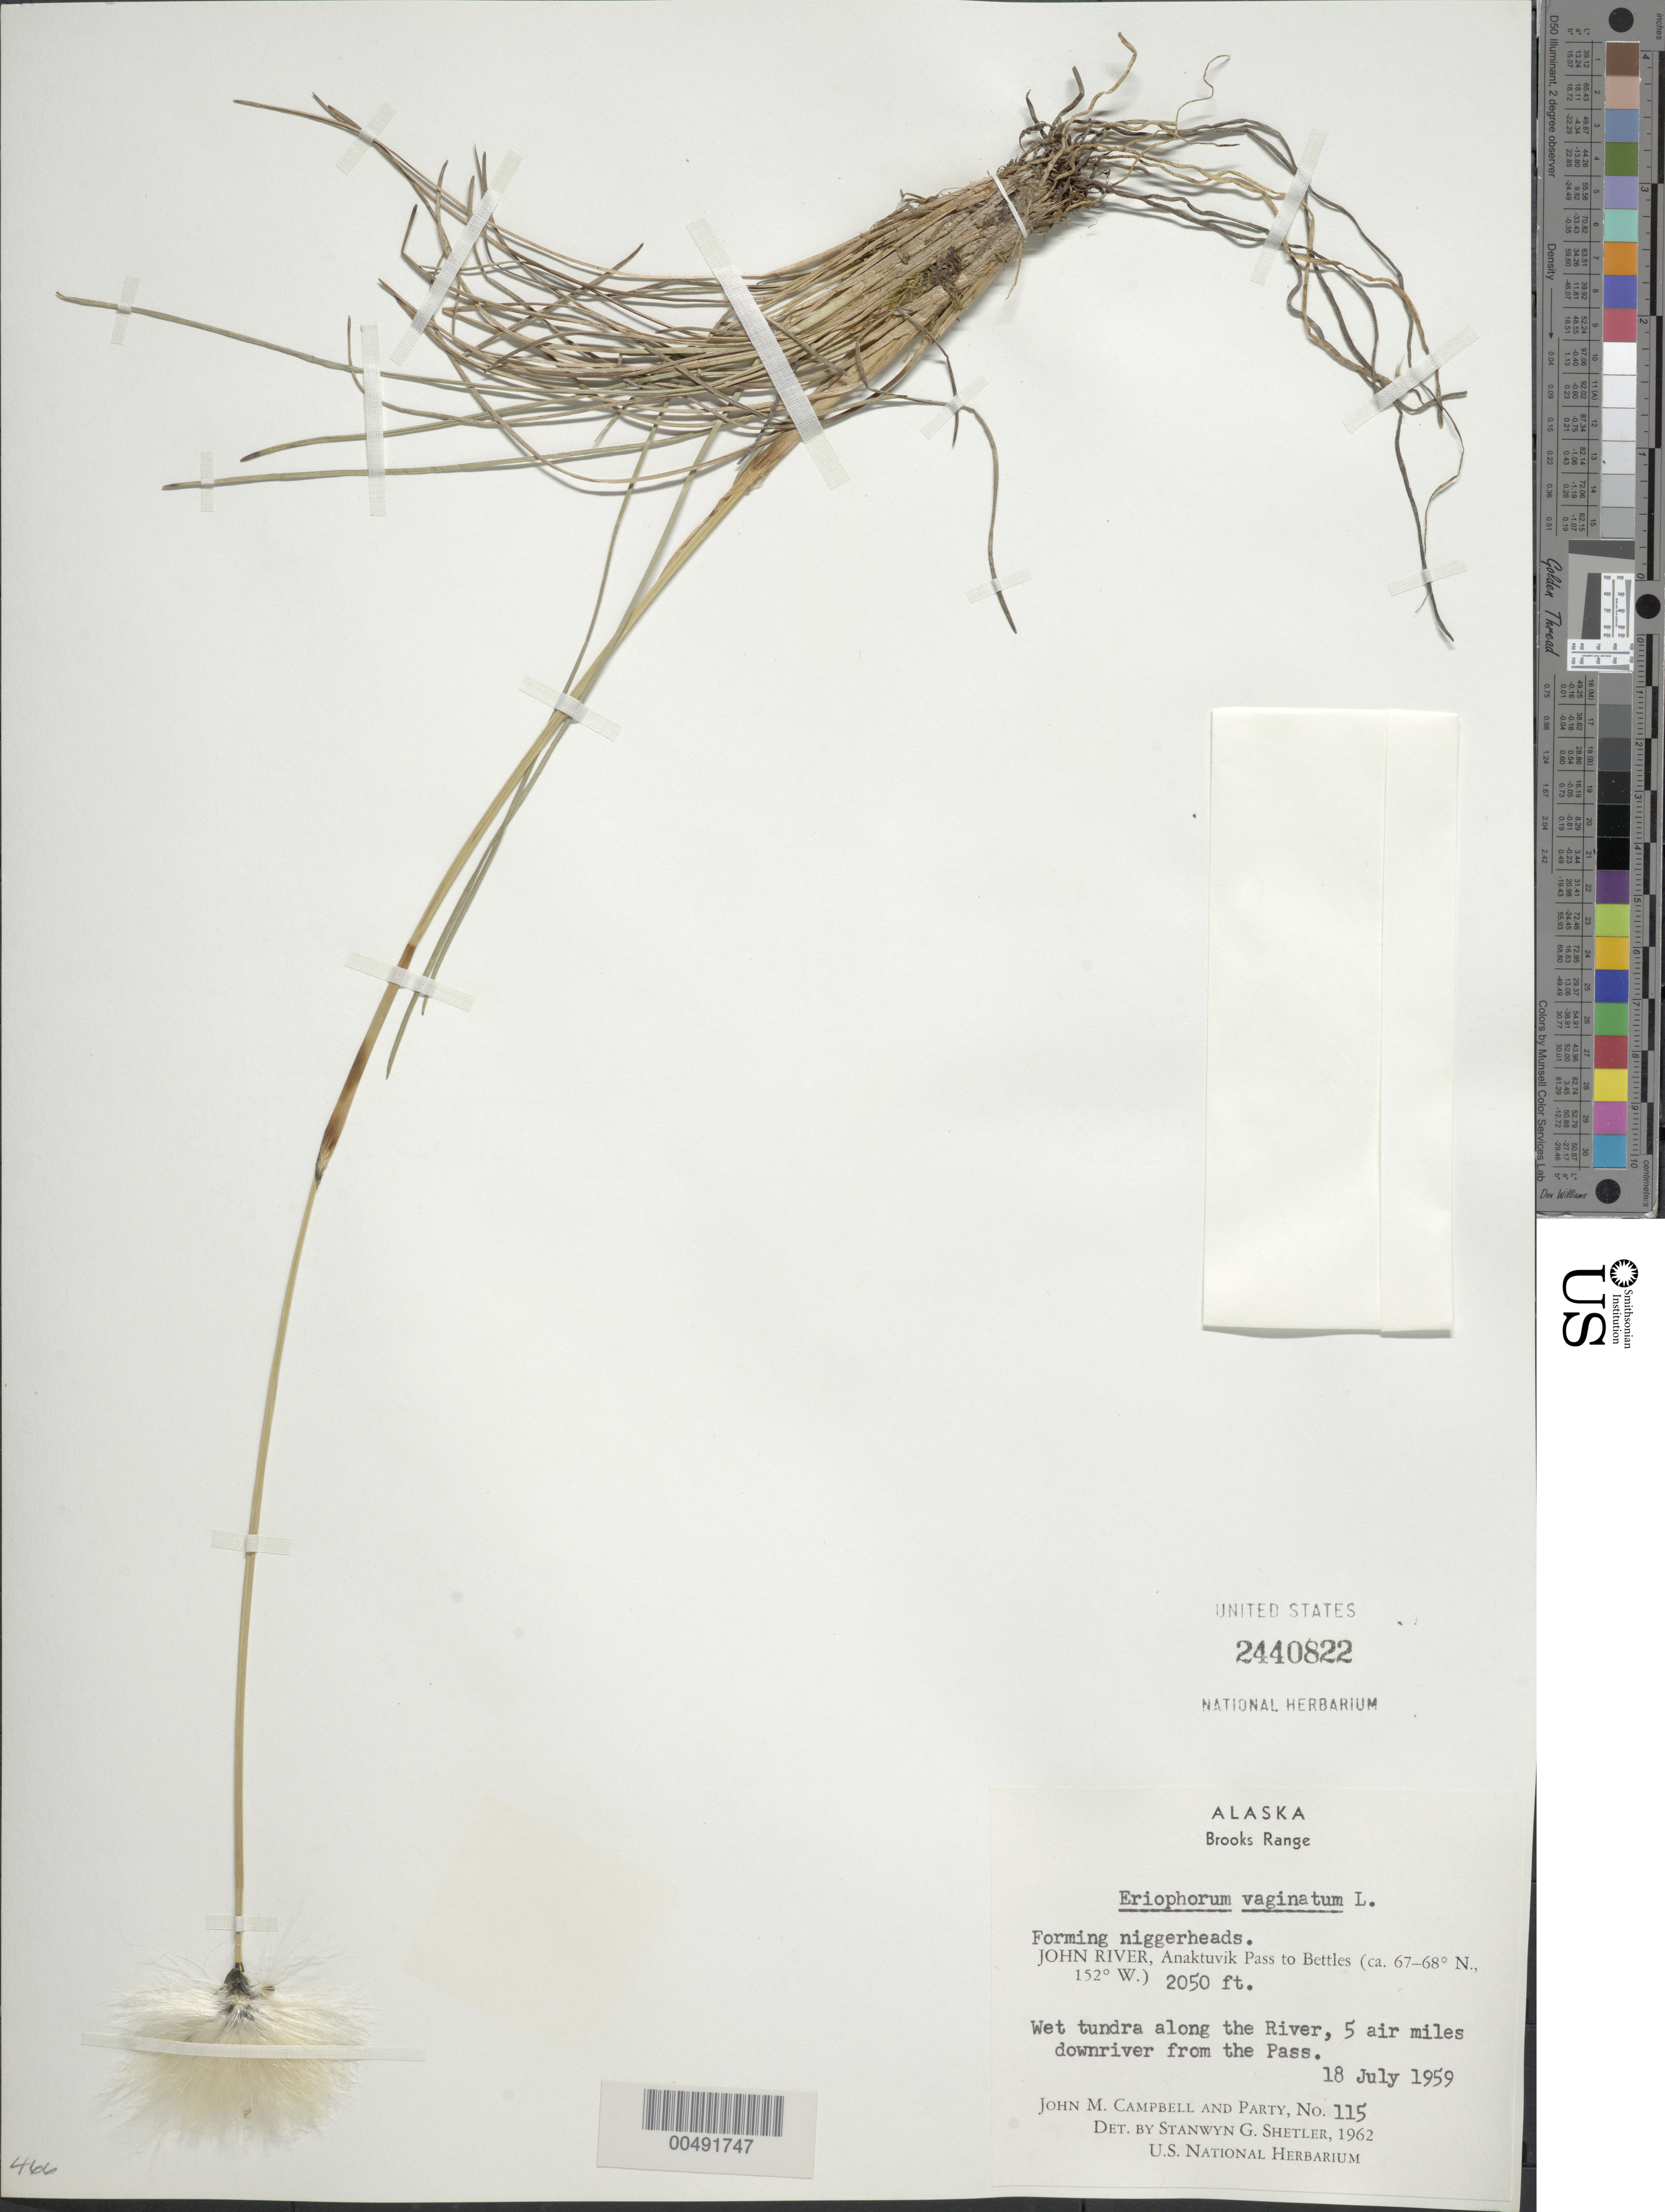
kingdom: Plantae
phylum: Tracheophyta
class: Liliopsida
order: Poales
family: Cyperaceae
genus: Eriophorum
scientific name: Eriophorum vaginatum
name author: L.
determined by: Shetler, Stanwyn G., (US), NMNH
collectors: J. M. Campbell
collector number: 115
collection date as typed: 18 Jul 1959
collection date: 1959-07-18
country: United States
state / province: Alaska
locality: Brooks Range, John River, 5 mi. downriver from Anaktuvuk Pass to Nettles (lat/long recorded as: lat=::: long=152:0:0:W)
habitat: wet tundra along the river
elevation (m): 625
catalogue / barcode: US 2240822